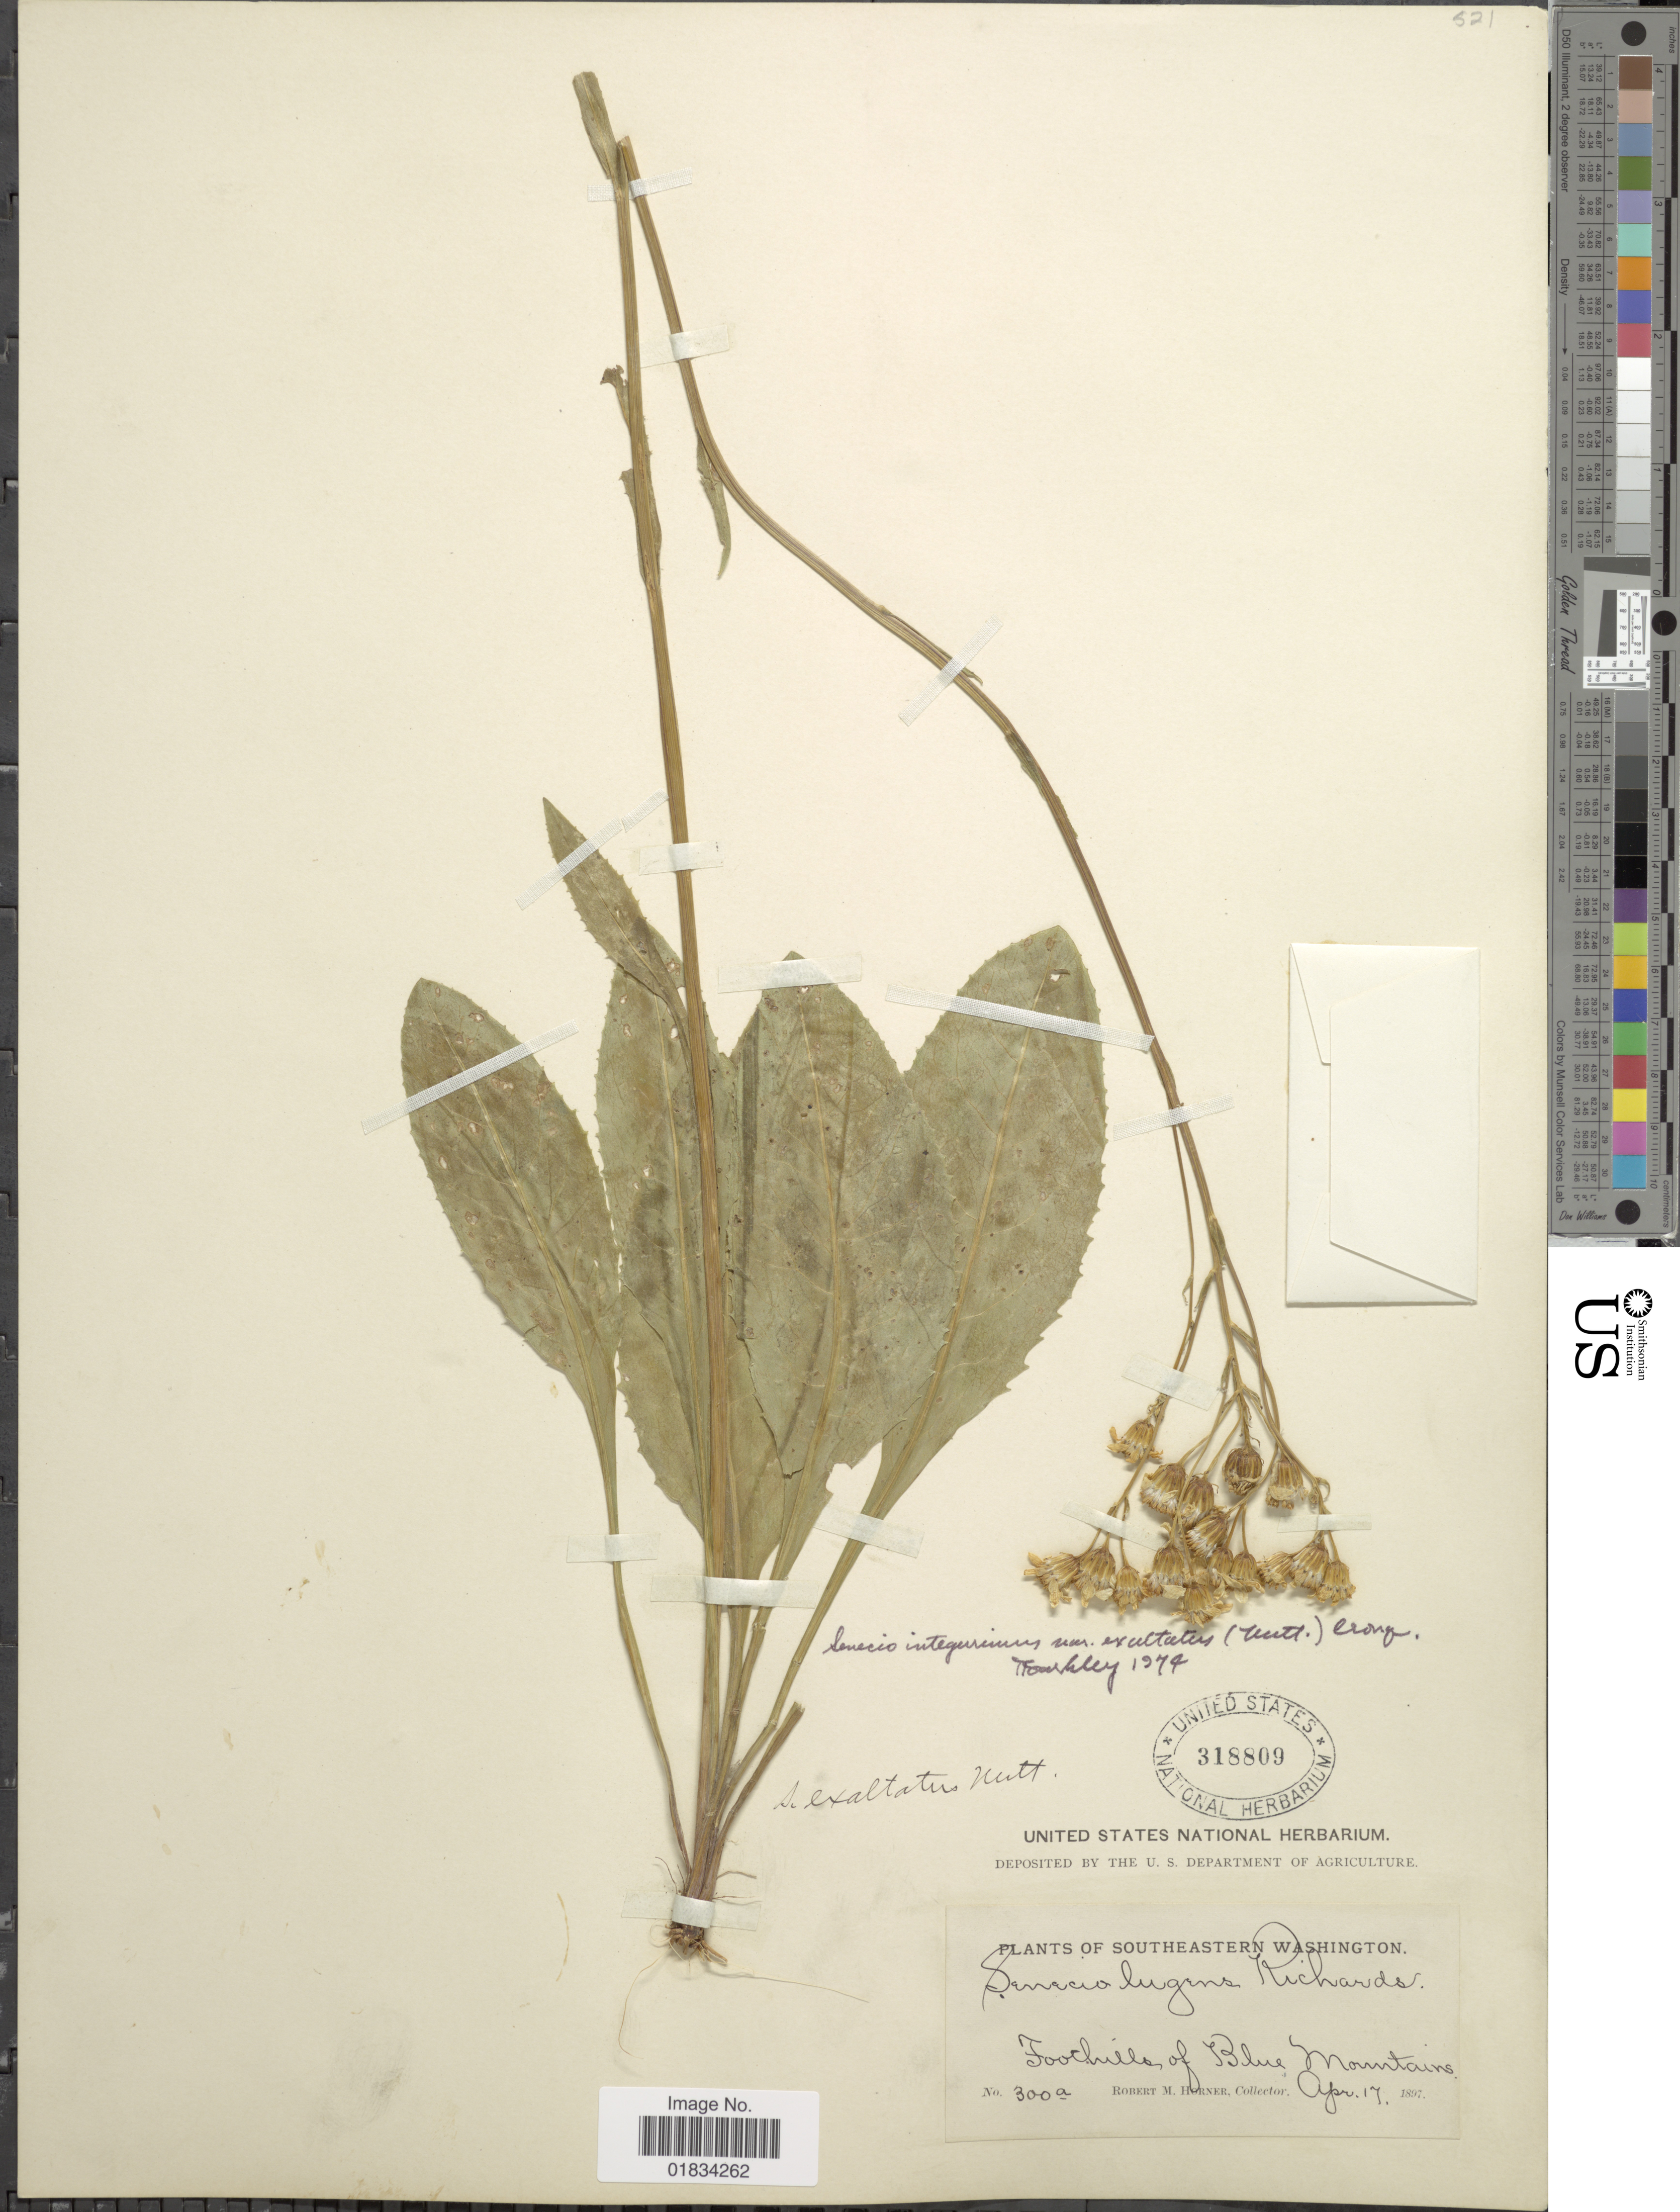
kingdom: Plantae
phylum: Tracheophyta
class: Magnoliopsida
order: Asterales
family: Asteraceae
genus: Senecio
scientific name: Senecio integerrimus var. exaltatus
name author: (Nutt.) Cronq.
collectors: R. Horner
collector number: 300a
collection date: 1897-04-17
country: United States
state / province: Washington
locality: Southeastern Washington. Foothills of Blue Moutains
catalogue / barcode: US 318809